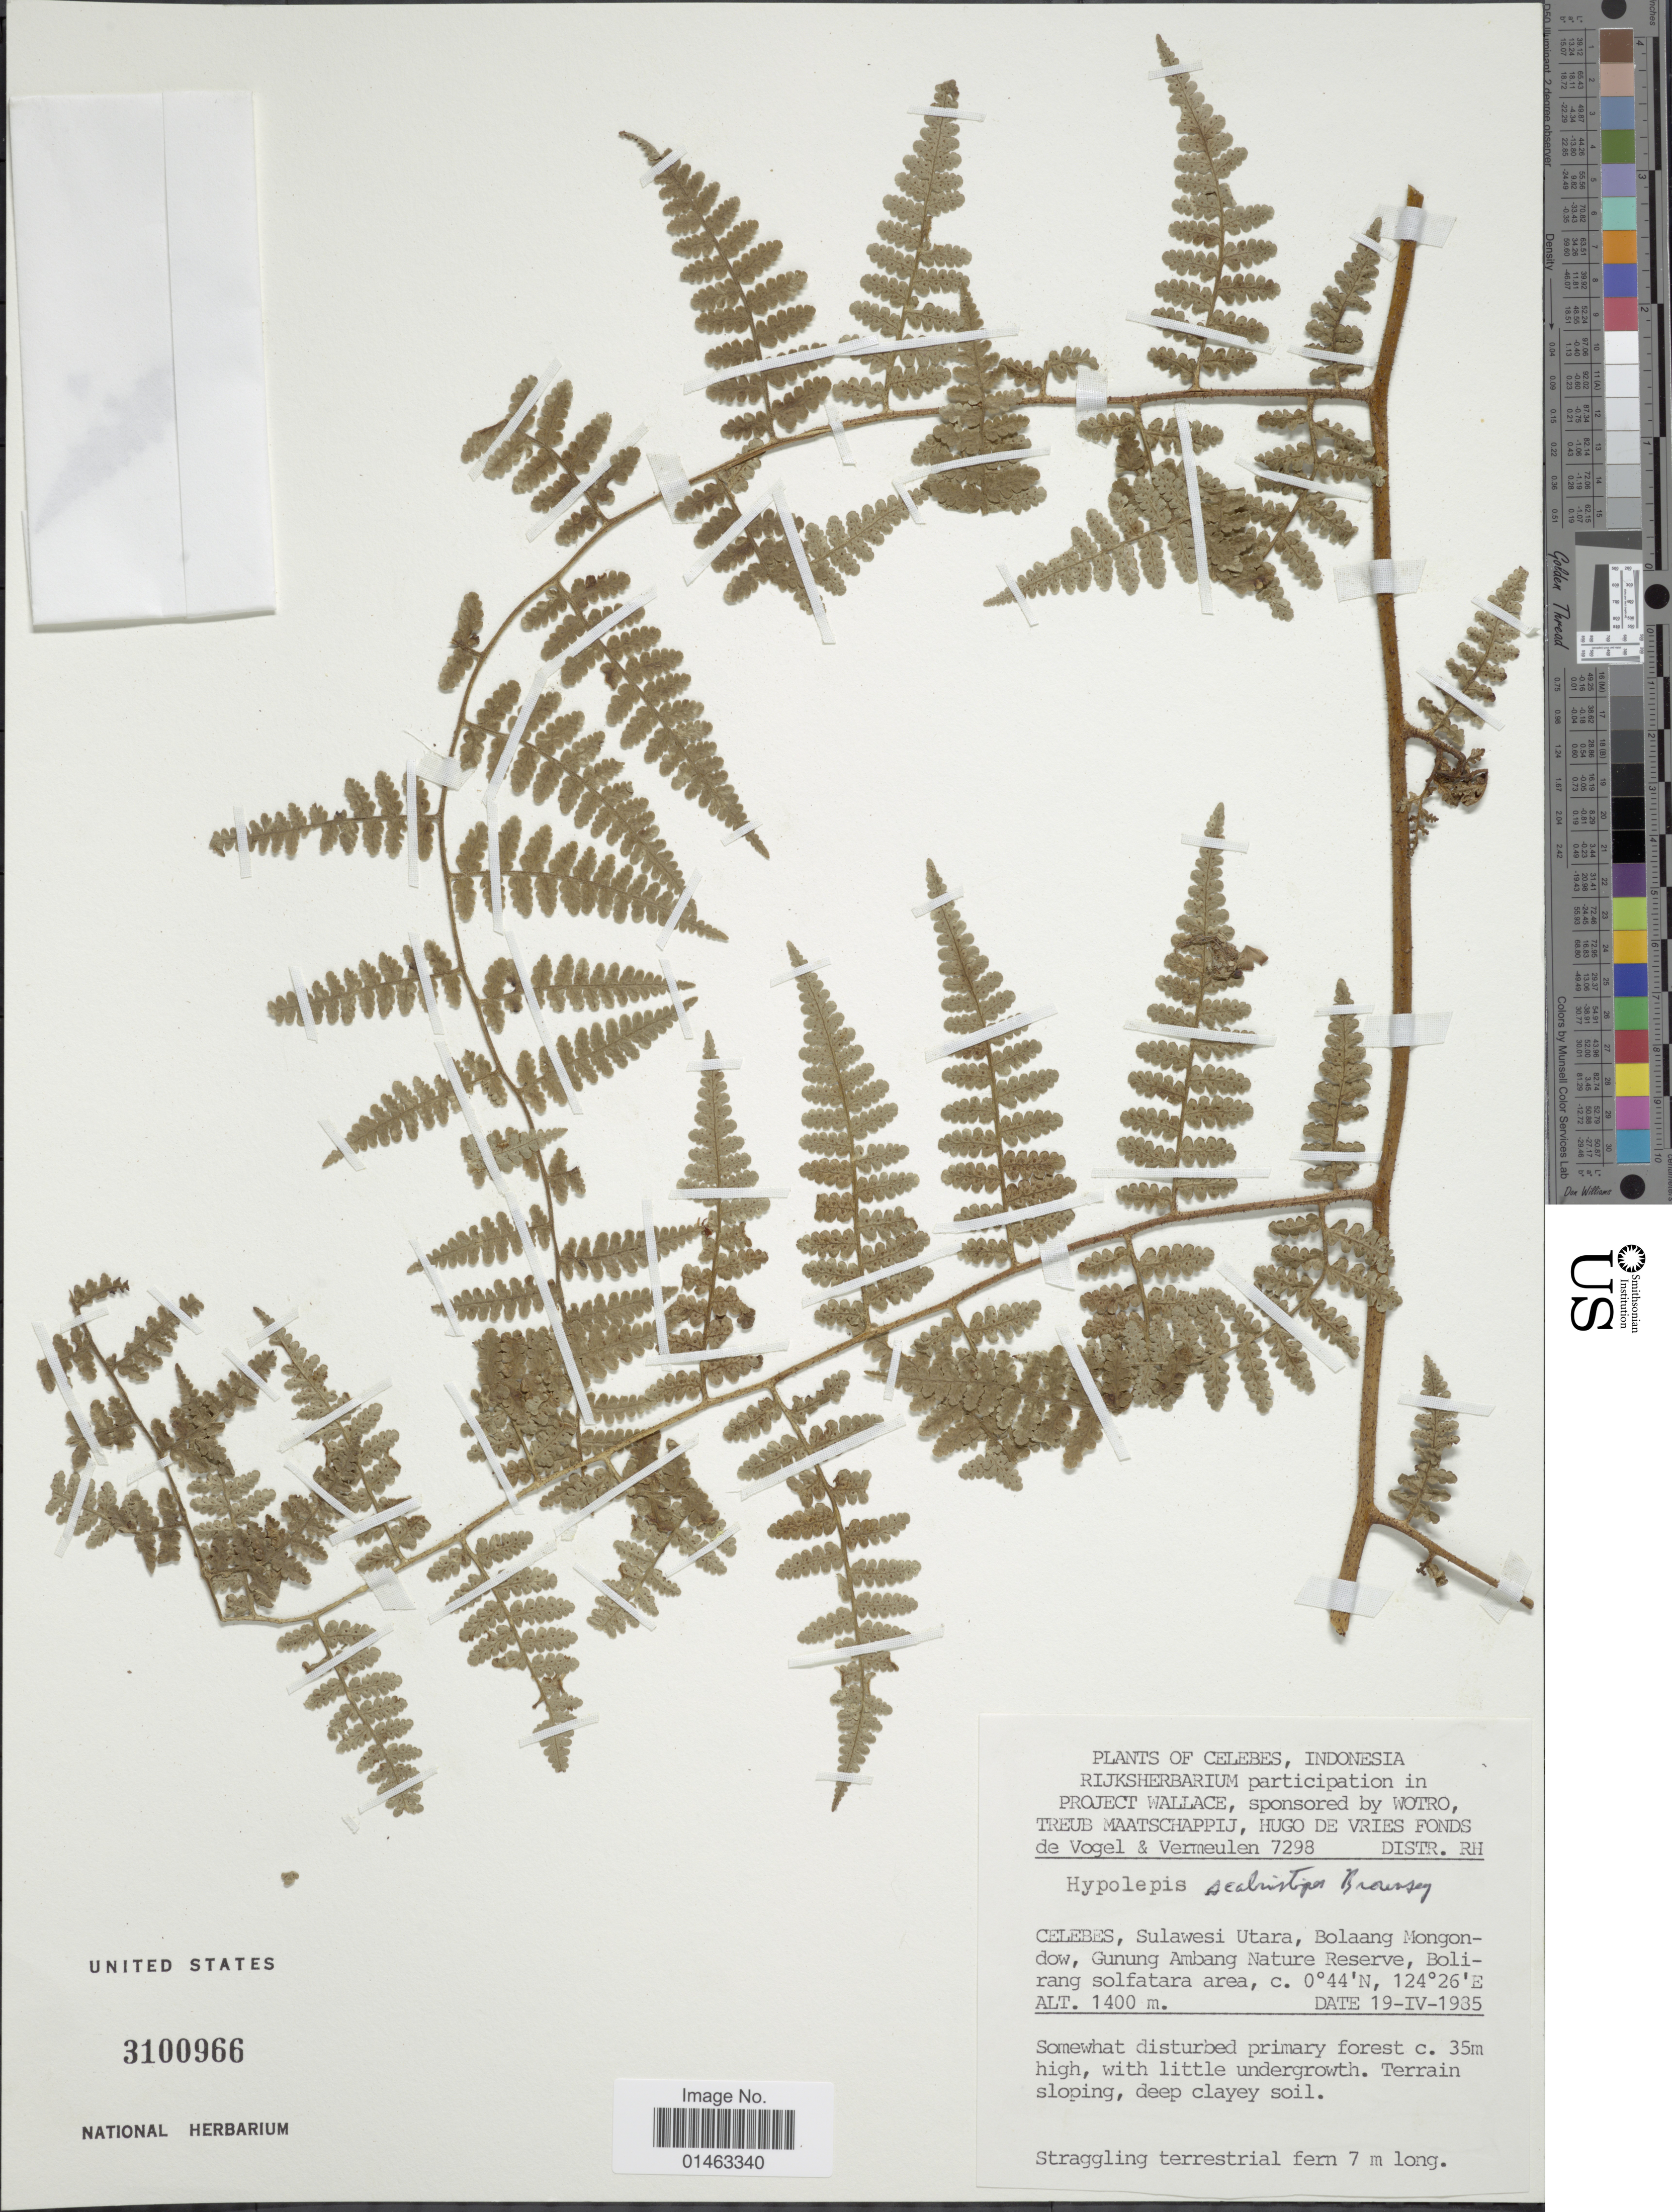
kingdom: Plantae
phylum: Tracheophyta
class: Polypodiopsida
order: Polypodiales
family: Dennstaedtiaceae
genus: Hypolepis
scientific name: Hypolepis scabristipes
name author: Brownsey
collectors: Vogel, -- & Vermeulen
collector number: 7298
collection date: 1935-04-19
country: Indonesia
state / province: Sulawesi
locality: Celebes, Sulawesie Utara, Bolaang Mongondow, Gunung Ambang Nature Reserve, Bolirang solfatara area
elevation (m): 1400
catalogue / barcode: US 3100966